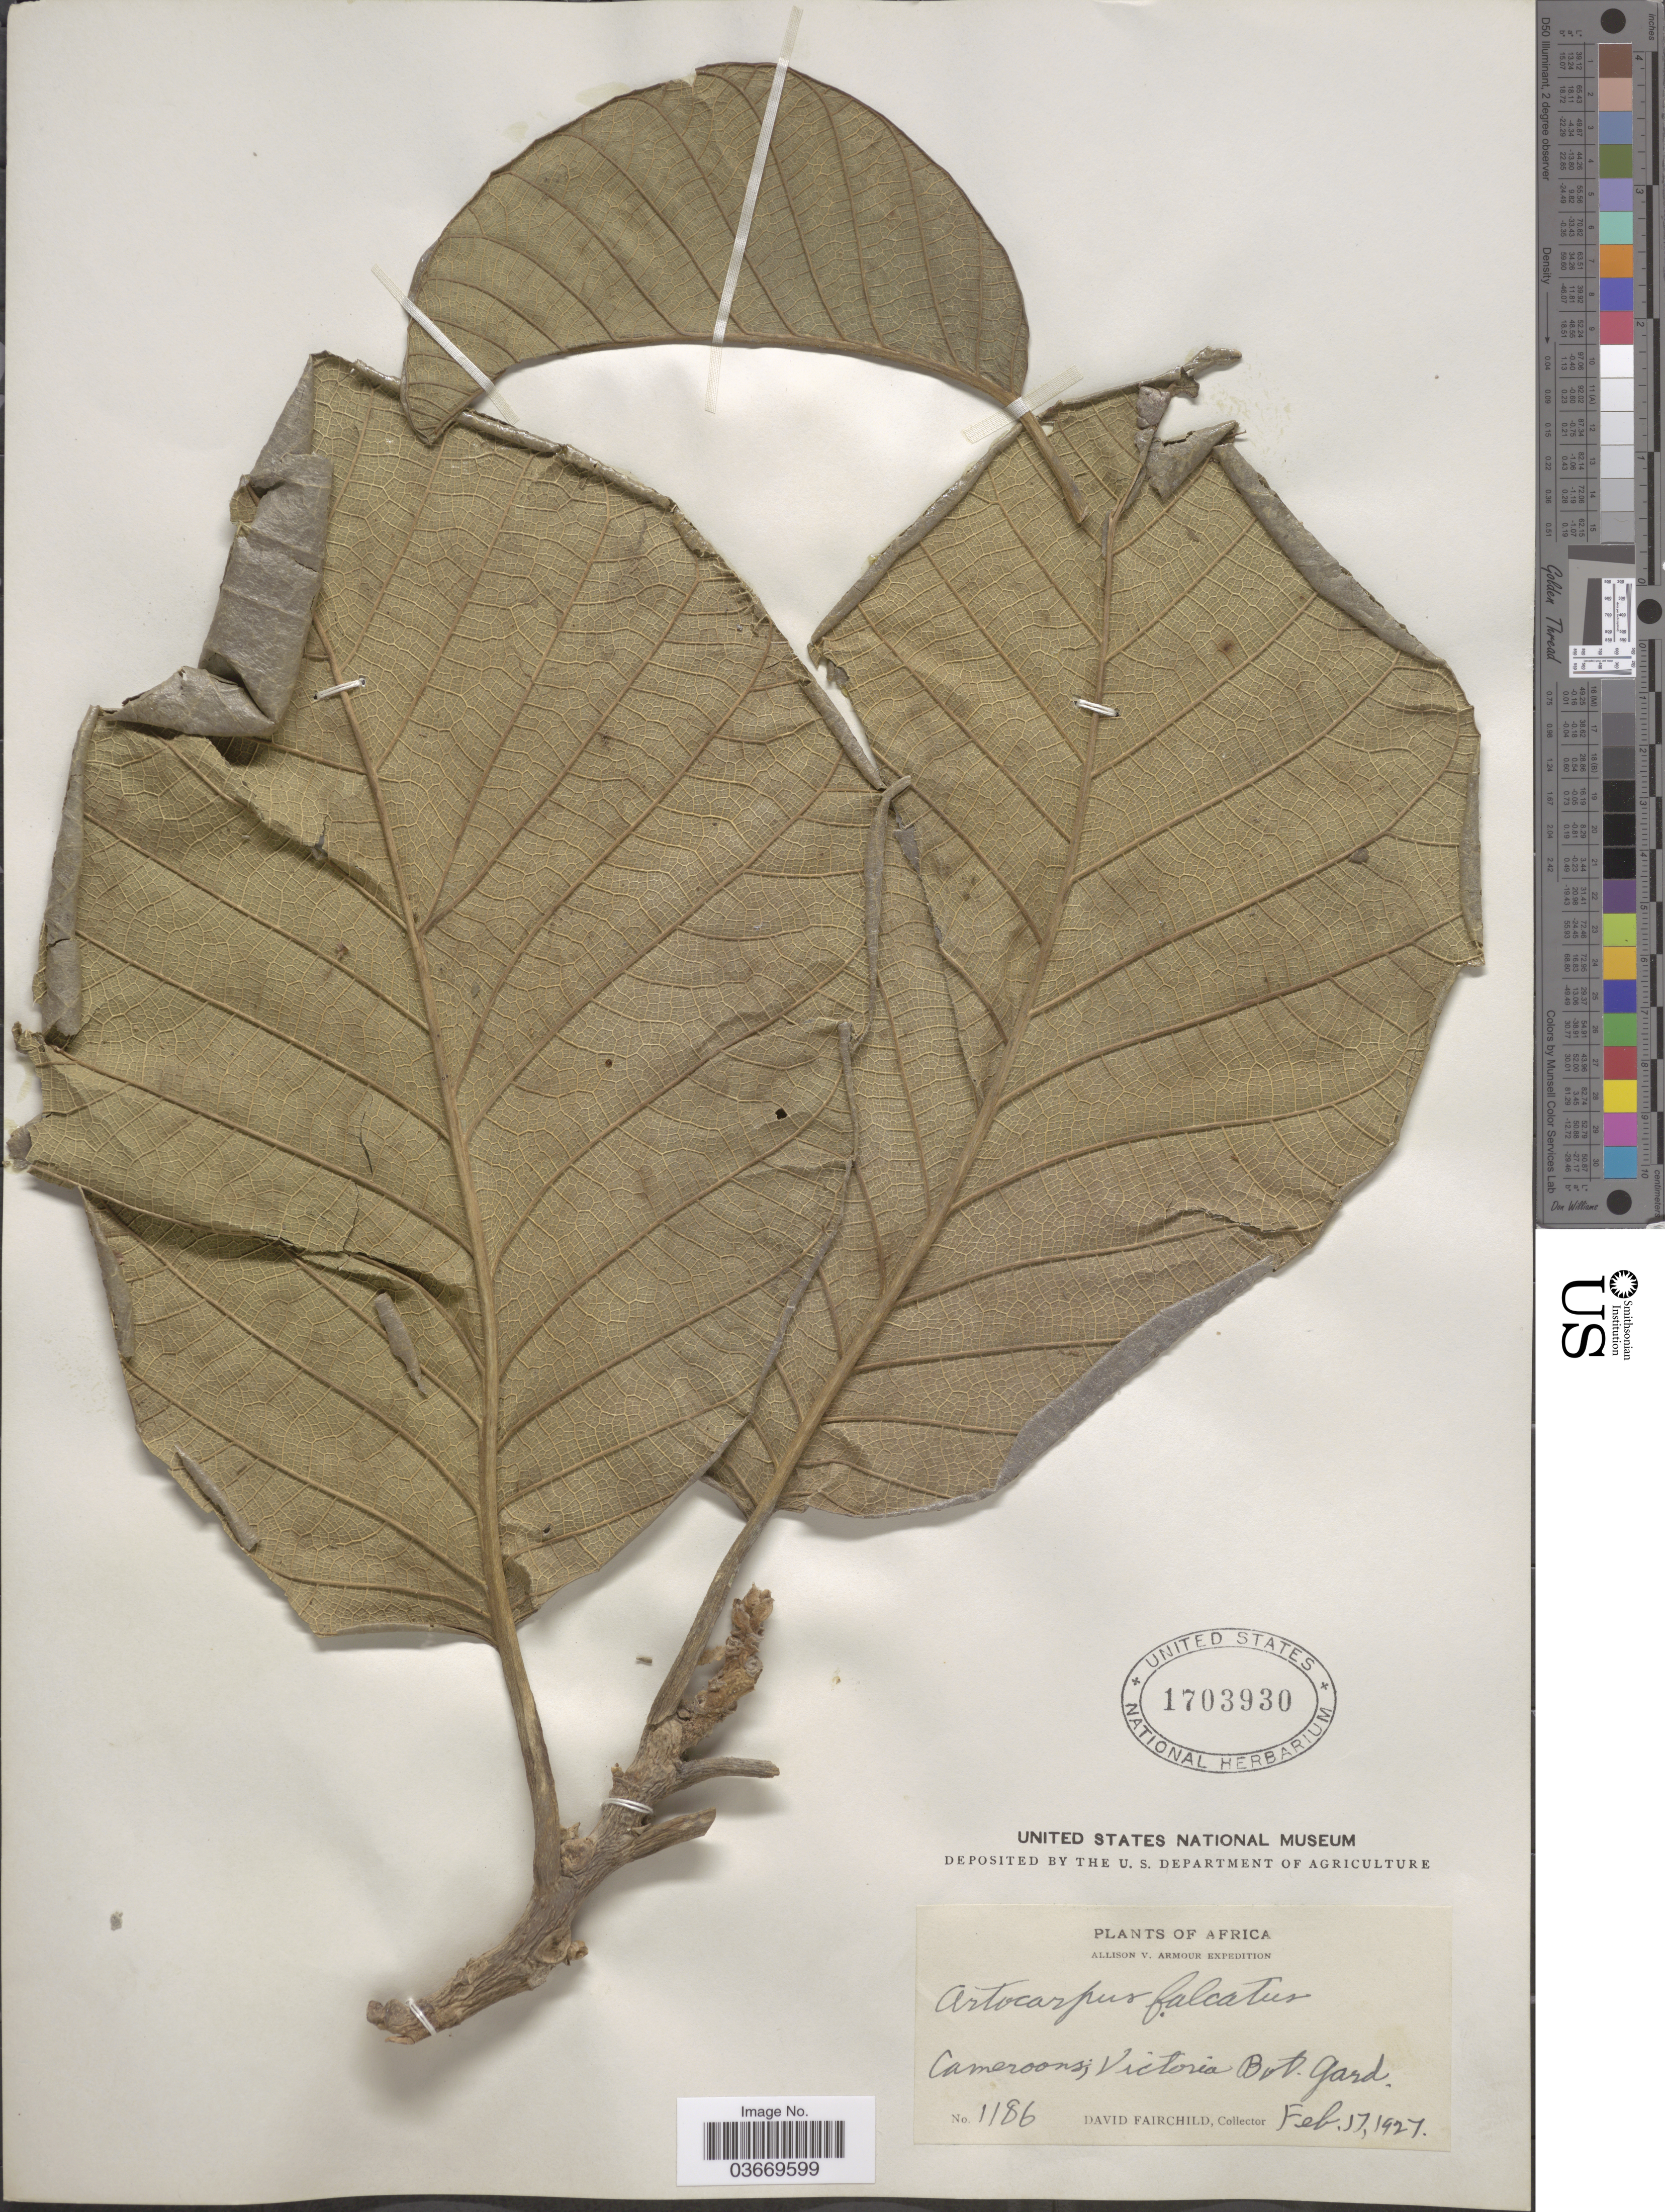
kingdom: Plantae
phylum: Tracheophyta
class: Magnoliopsida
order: Rosales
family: Moraceae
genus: Artocarpus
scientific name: Artocarpus falcatus ined.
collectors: D. Fairchild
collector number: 1186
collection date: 1927-02-17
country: Cameroon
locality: Africa. Cameroons; Victoria Bot. Gard.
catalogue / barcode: US 1703930